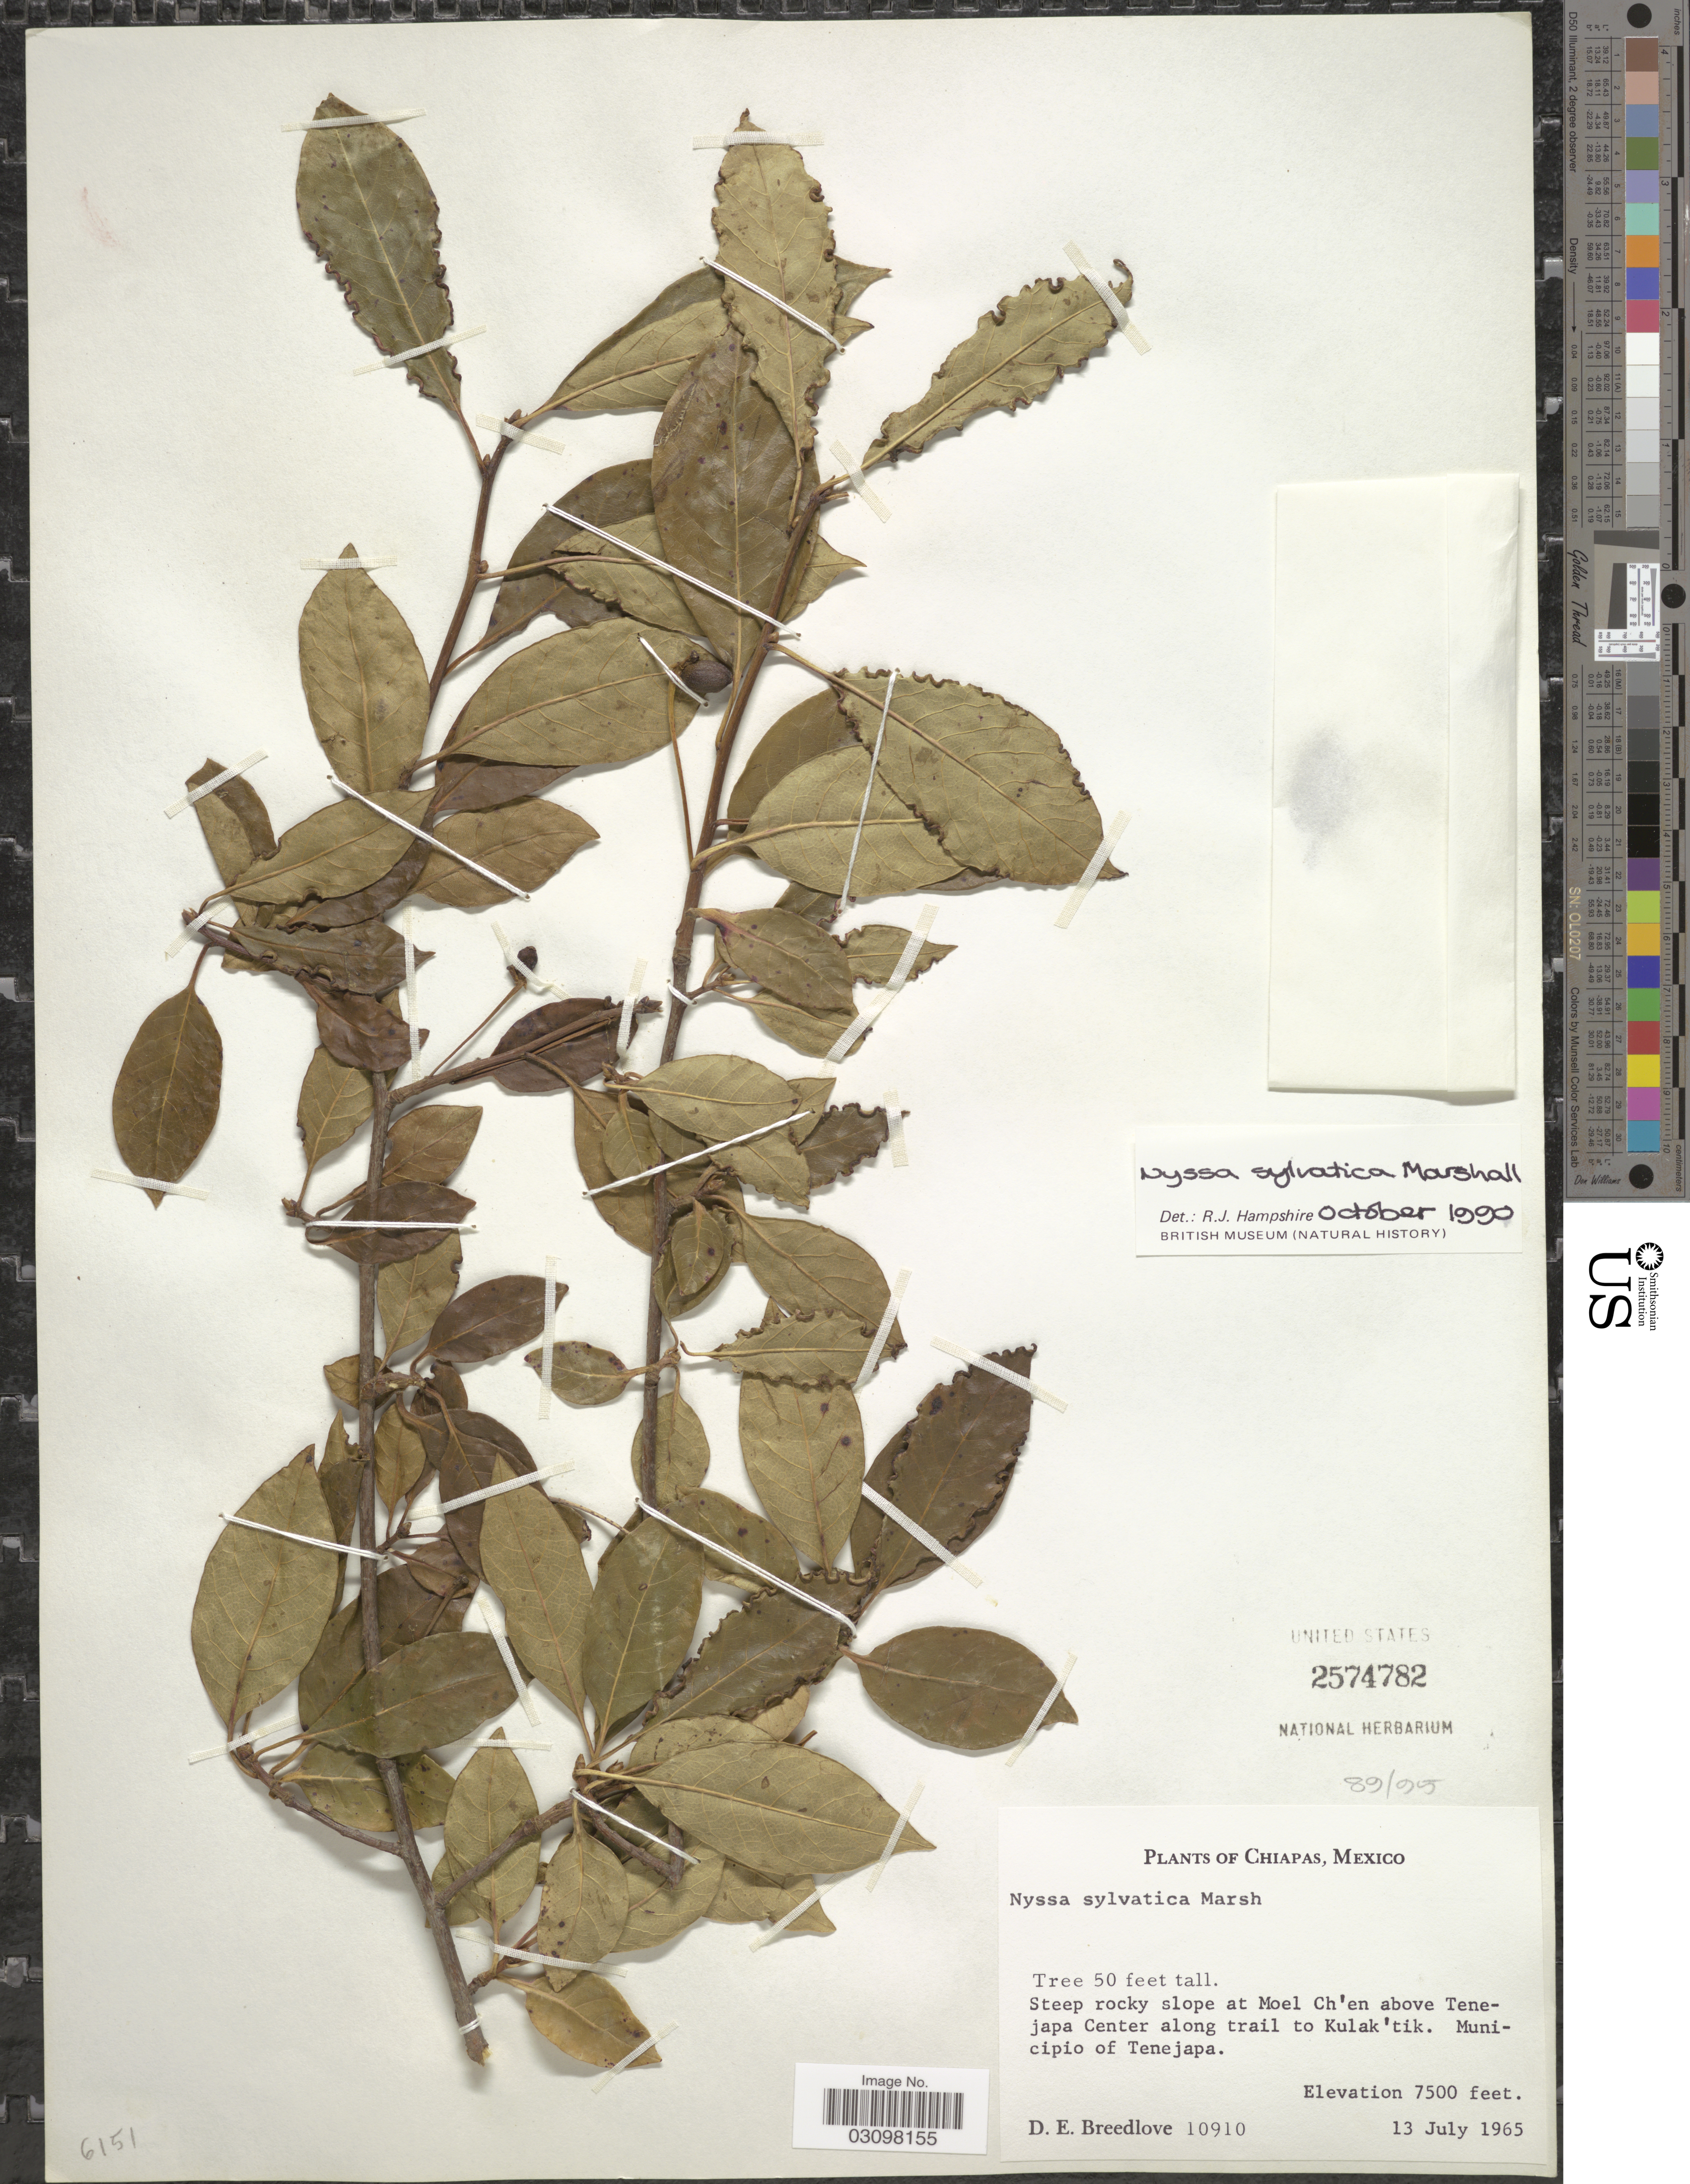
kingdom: Plantae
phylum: Tracheophyta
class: Magnoliopsida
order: Cornales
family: Nyssaceae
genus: Nyssa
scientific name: Nyssa sylvatica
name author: Marshall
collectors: D. E. Breedlove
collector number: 10910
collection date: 1965-07-13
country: Mexico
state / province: Chiapas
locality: Steep rocky slope at Moel Ch'en above Tenejapa Center along trail to Kulak'tik. Municipio of Tenejapa.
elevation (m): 2286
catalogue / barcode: US 2574782